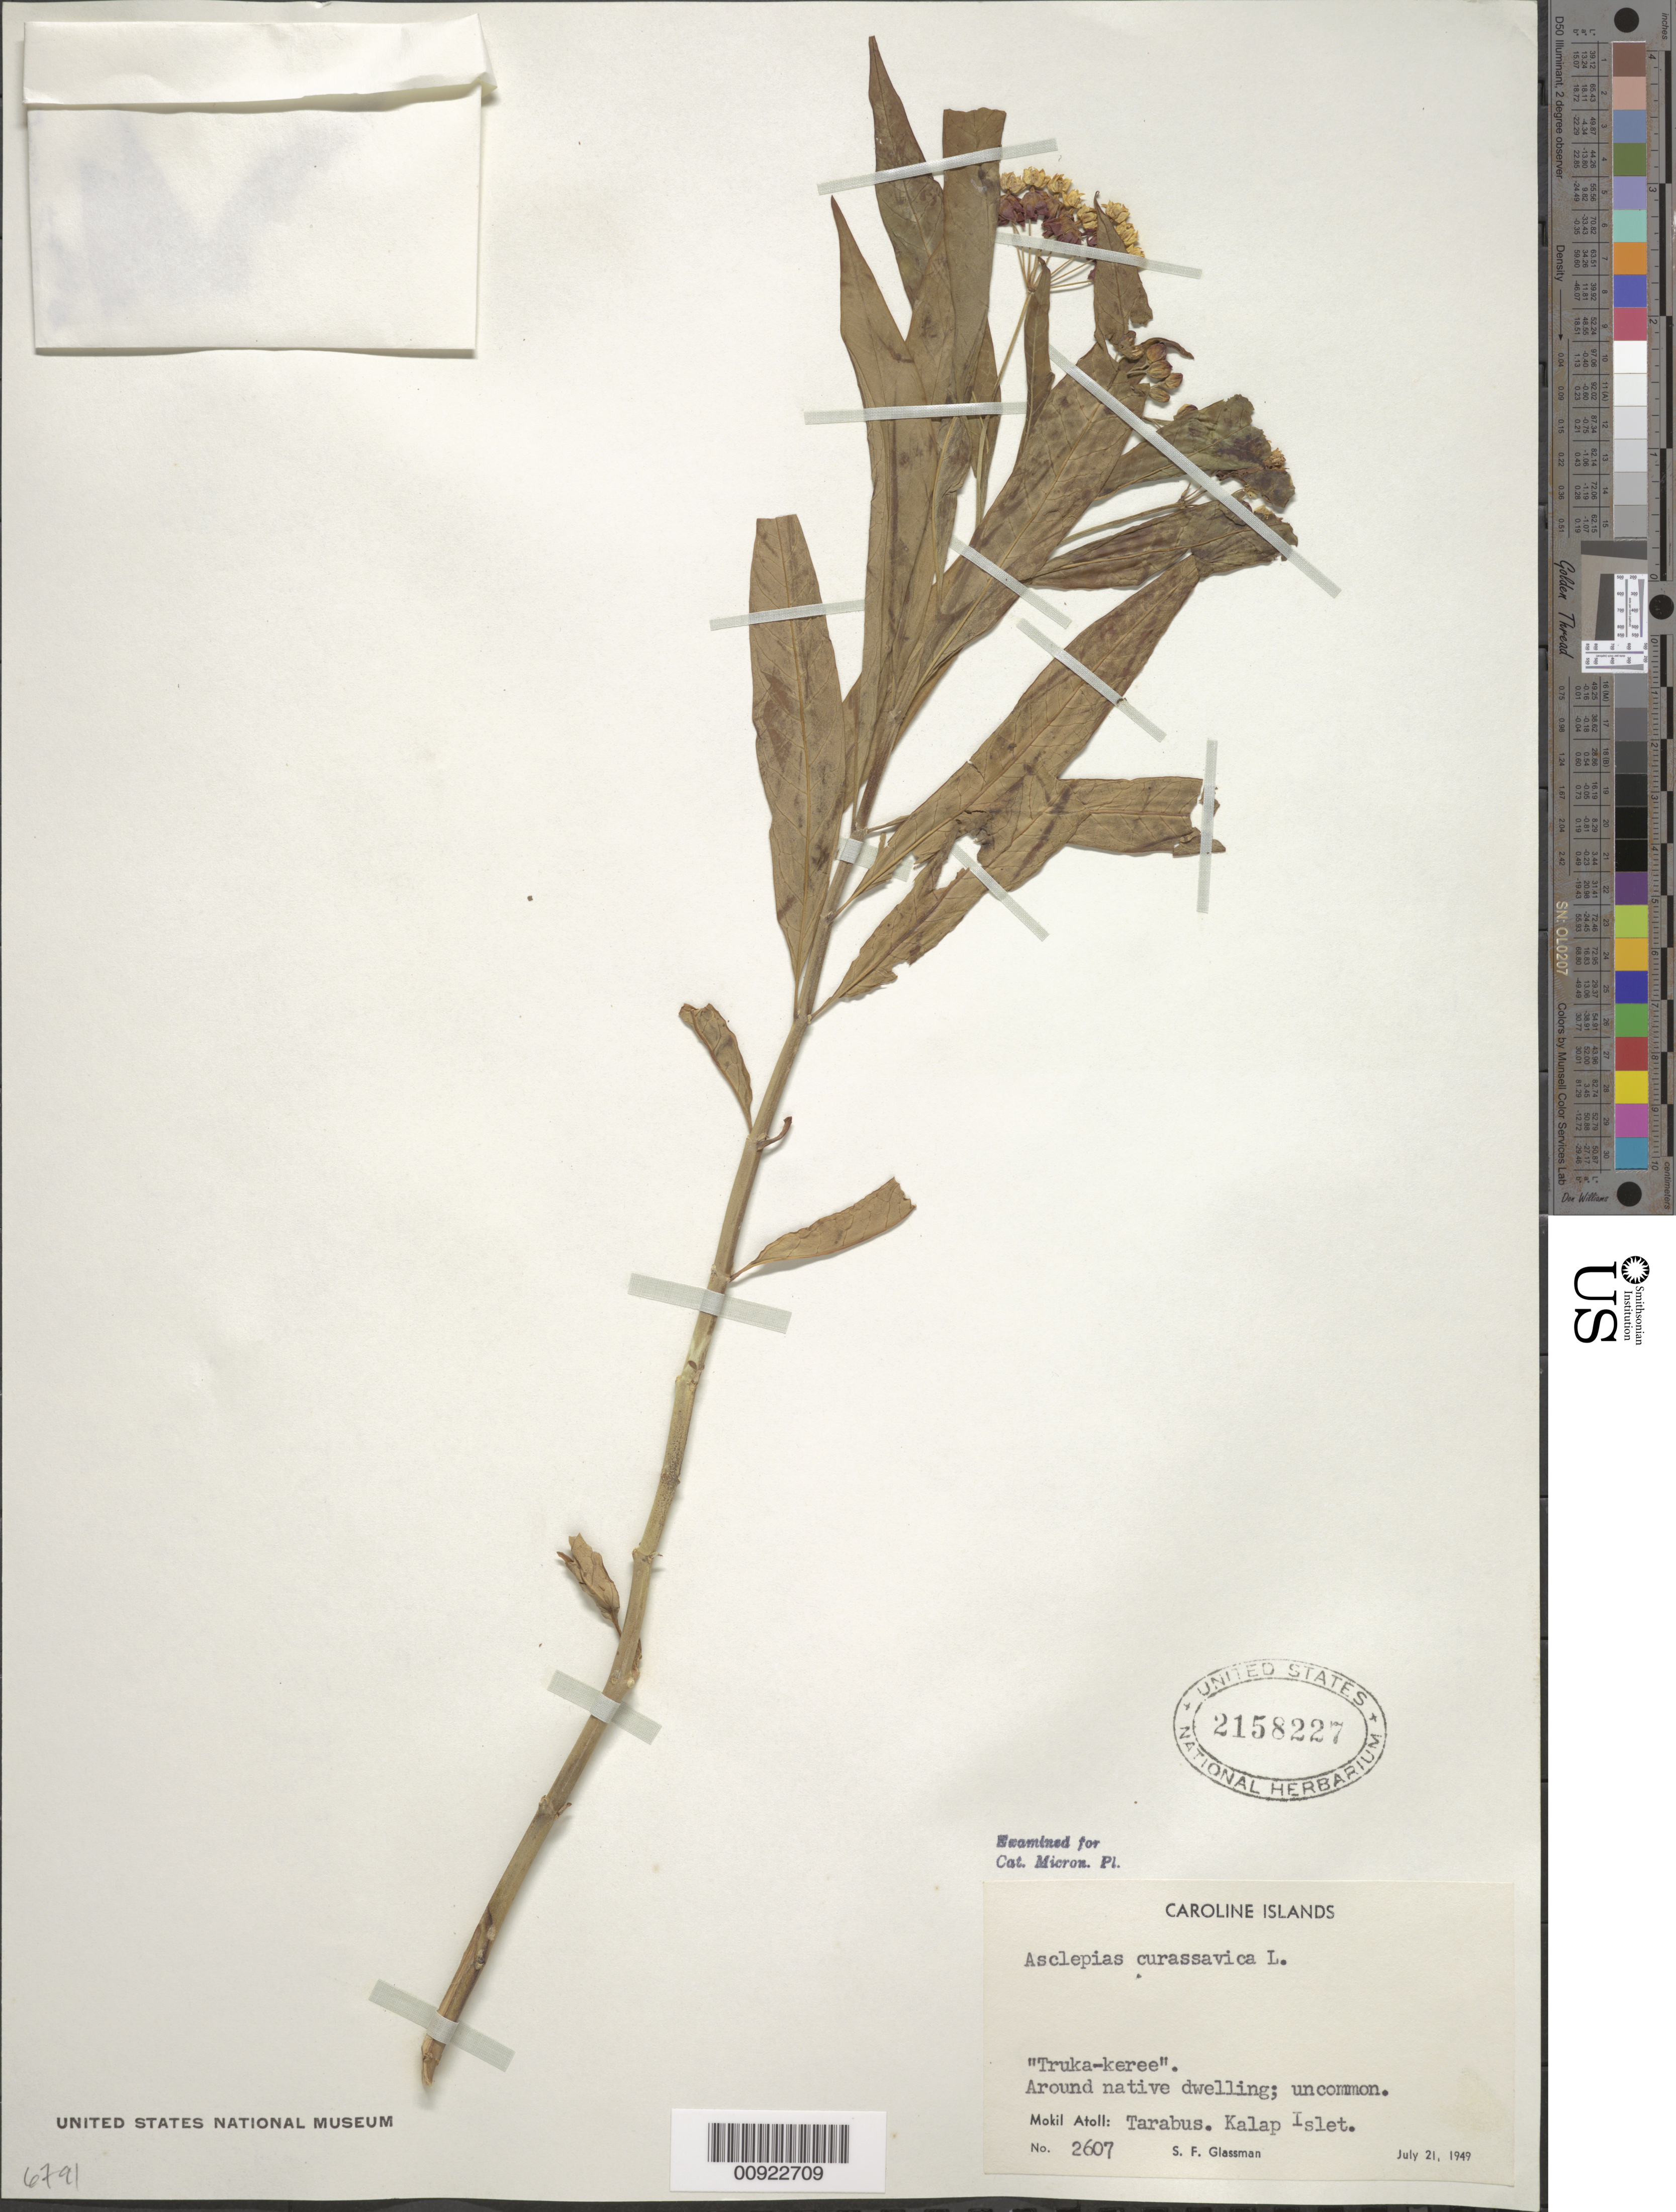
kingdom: Plantae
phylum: Tracheophyta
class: Magnoliopsida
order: Gentianales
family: Apocynaceae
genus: Asclepias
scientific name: Asclepias curassavica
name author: L.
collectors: S. F. Glassman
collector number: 2607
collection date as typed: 21 Jul 1949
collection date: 1949-07-21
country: Micronesia, Federated States of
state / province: Pohnpei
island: Mwokil (Mokil) Atoll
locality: Kalap Islet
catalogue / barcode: US 922709